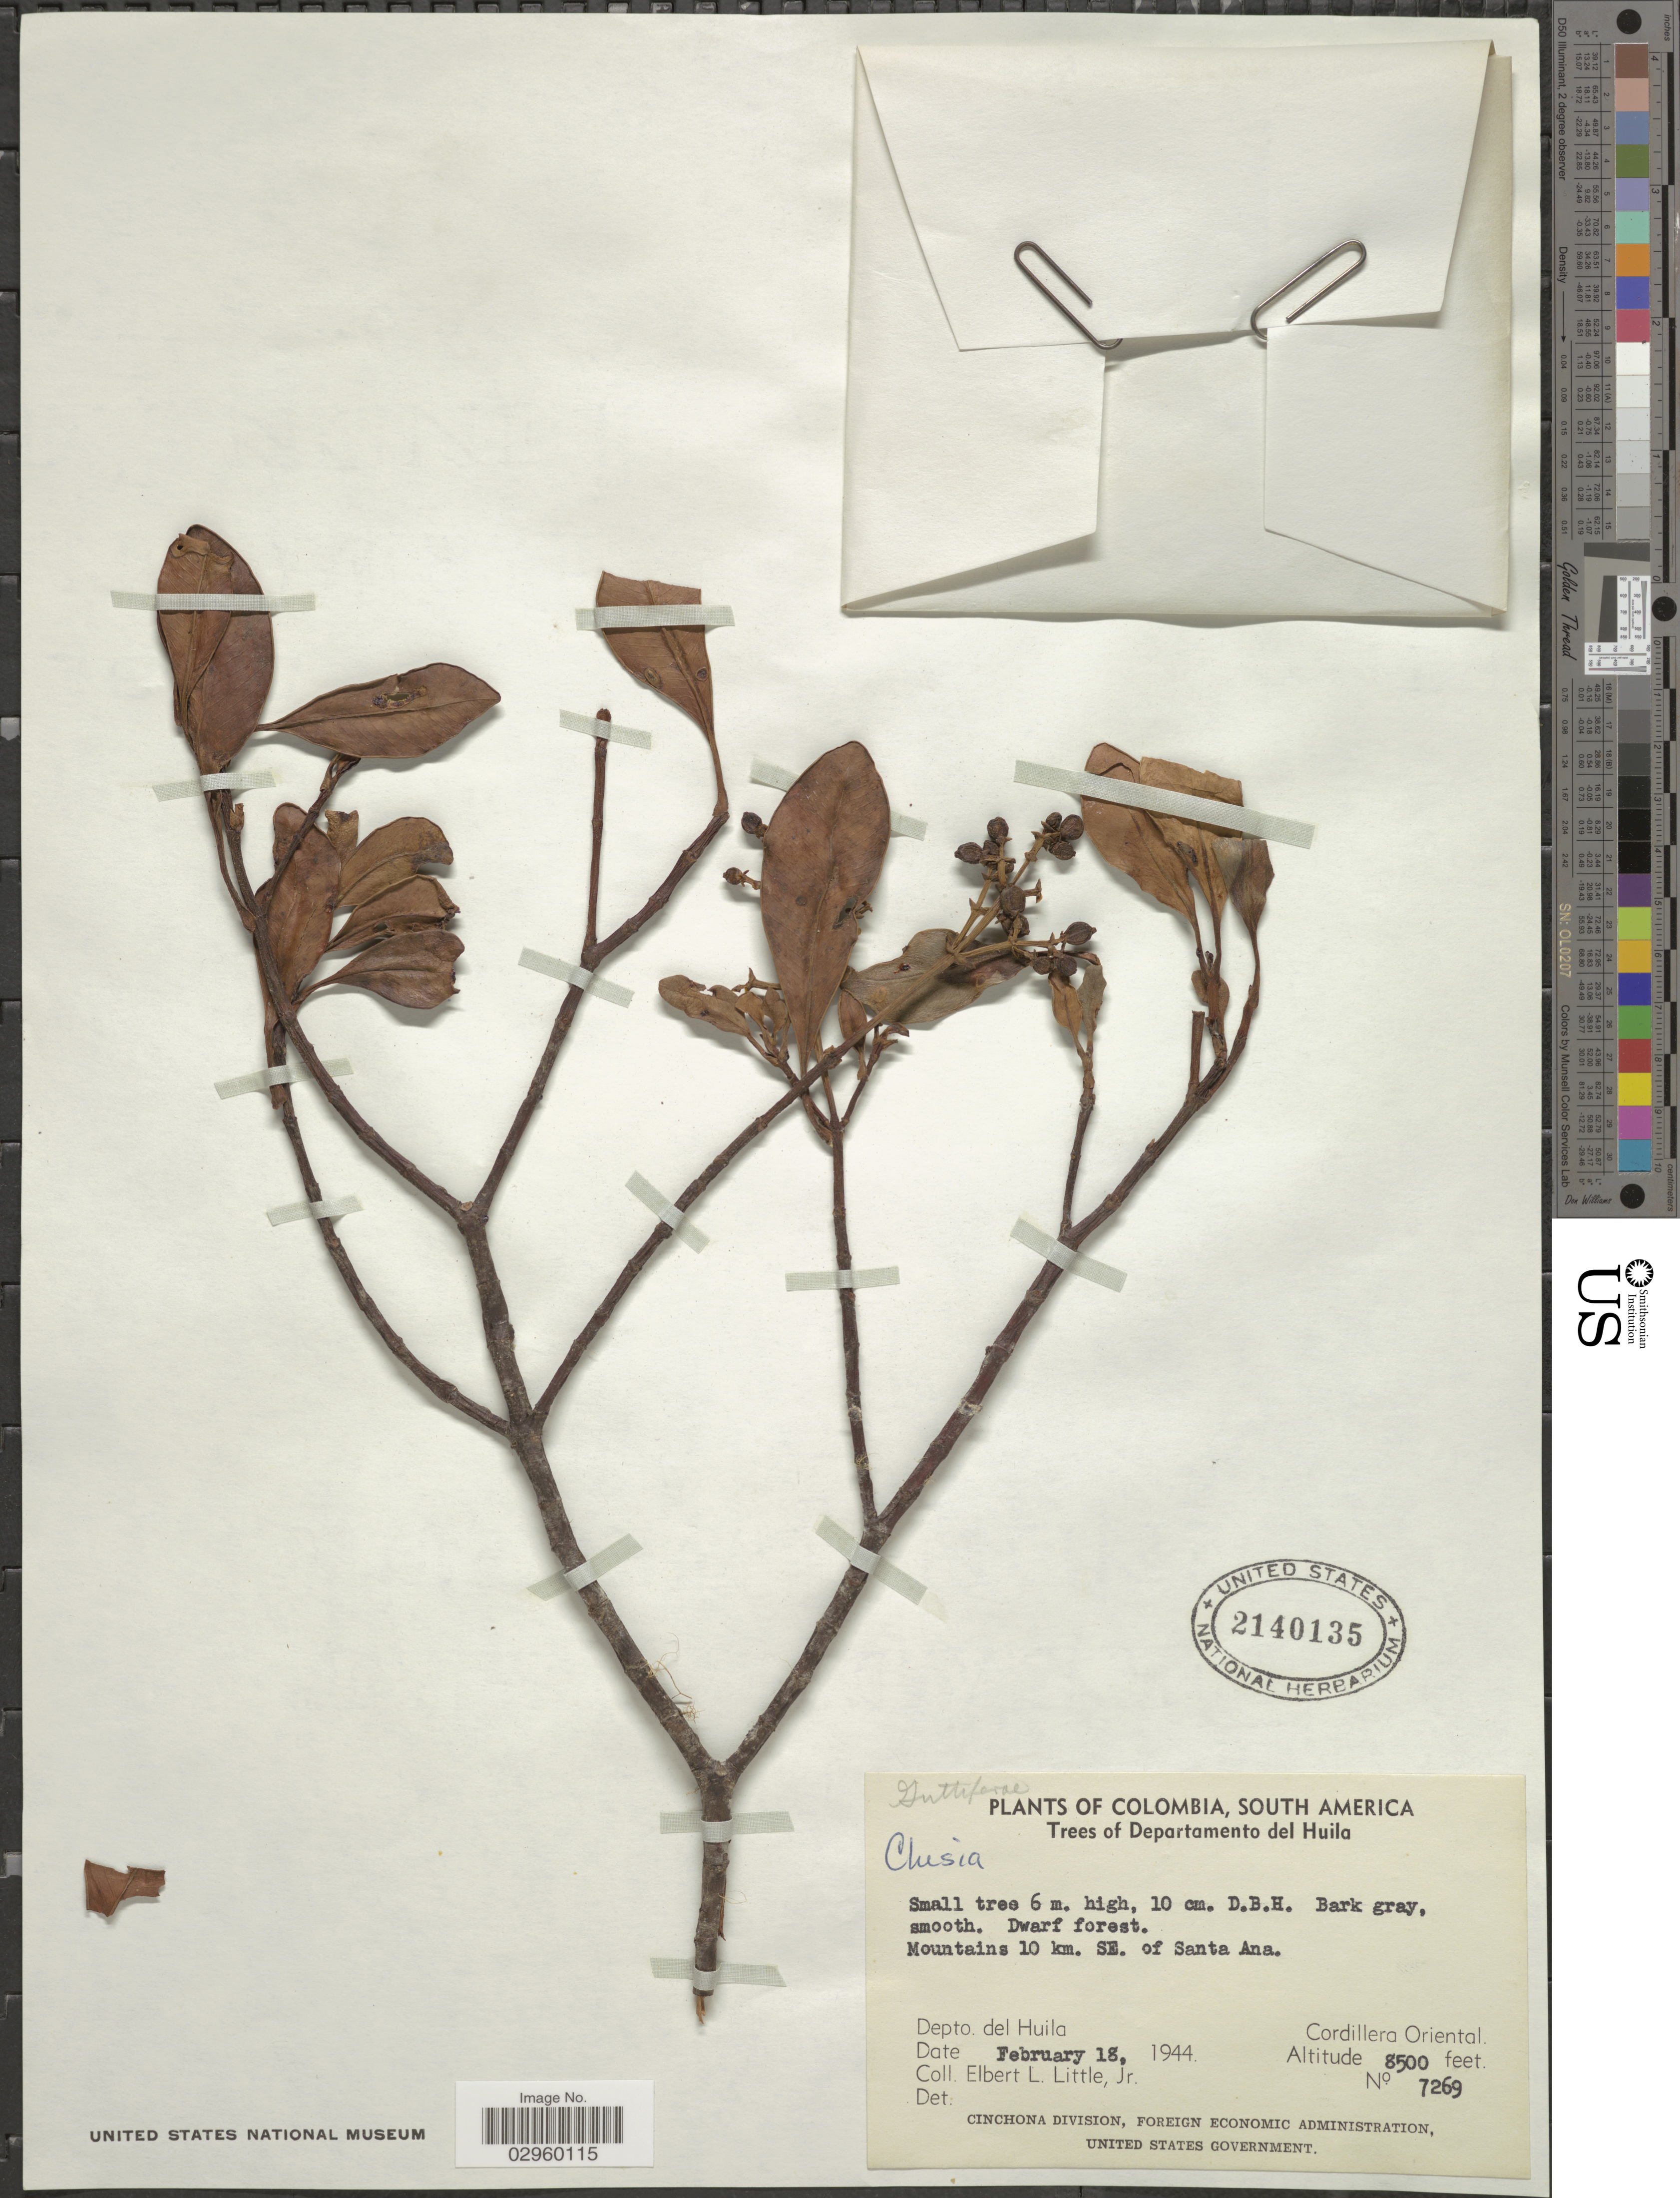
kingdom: Plantae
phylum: Tracheophyta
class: Magnoliopsida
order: Malpighiales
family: Clusiaceae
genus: Clusia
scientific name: Clusia sp.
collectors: E. L. Little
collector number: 7269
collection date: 1944-02-18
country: Colombia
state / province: Huila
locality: Mountains 10 km. SE. of Santa Ana, Depto. del Huila, Cordillera Oriental.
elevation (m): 2591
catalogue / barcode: US 2140135